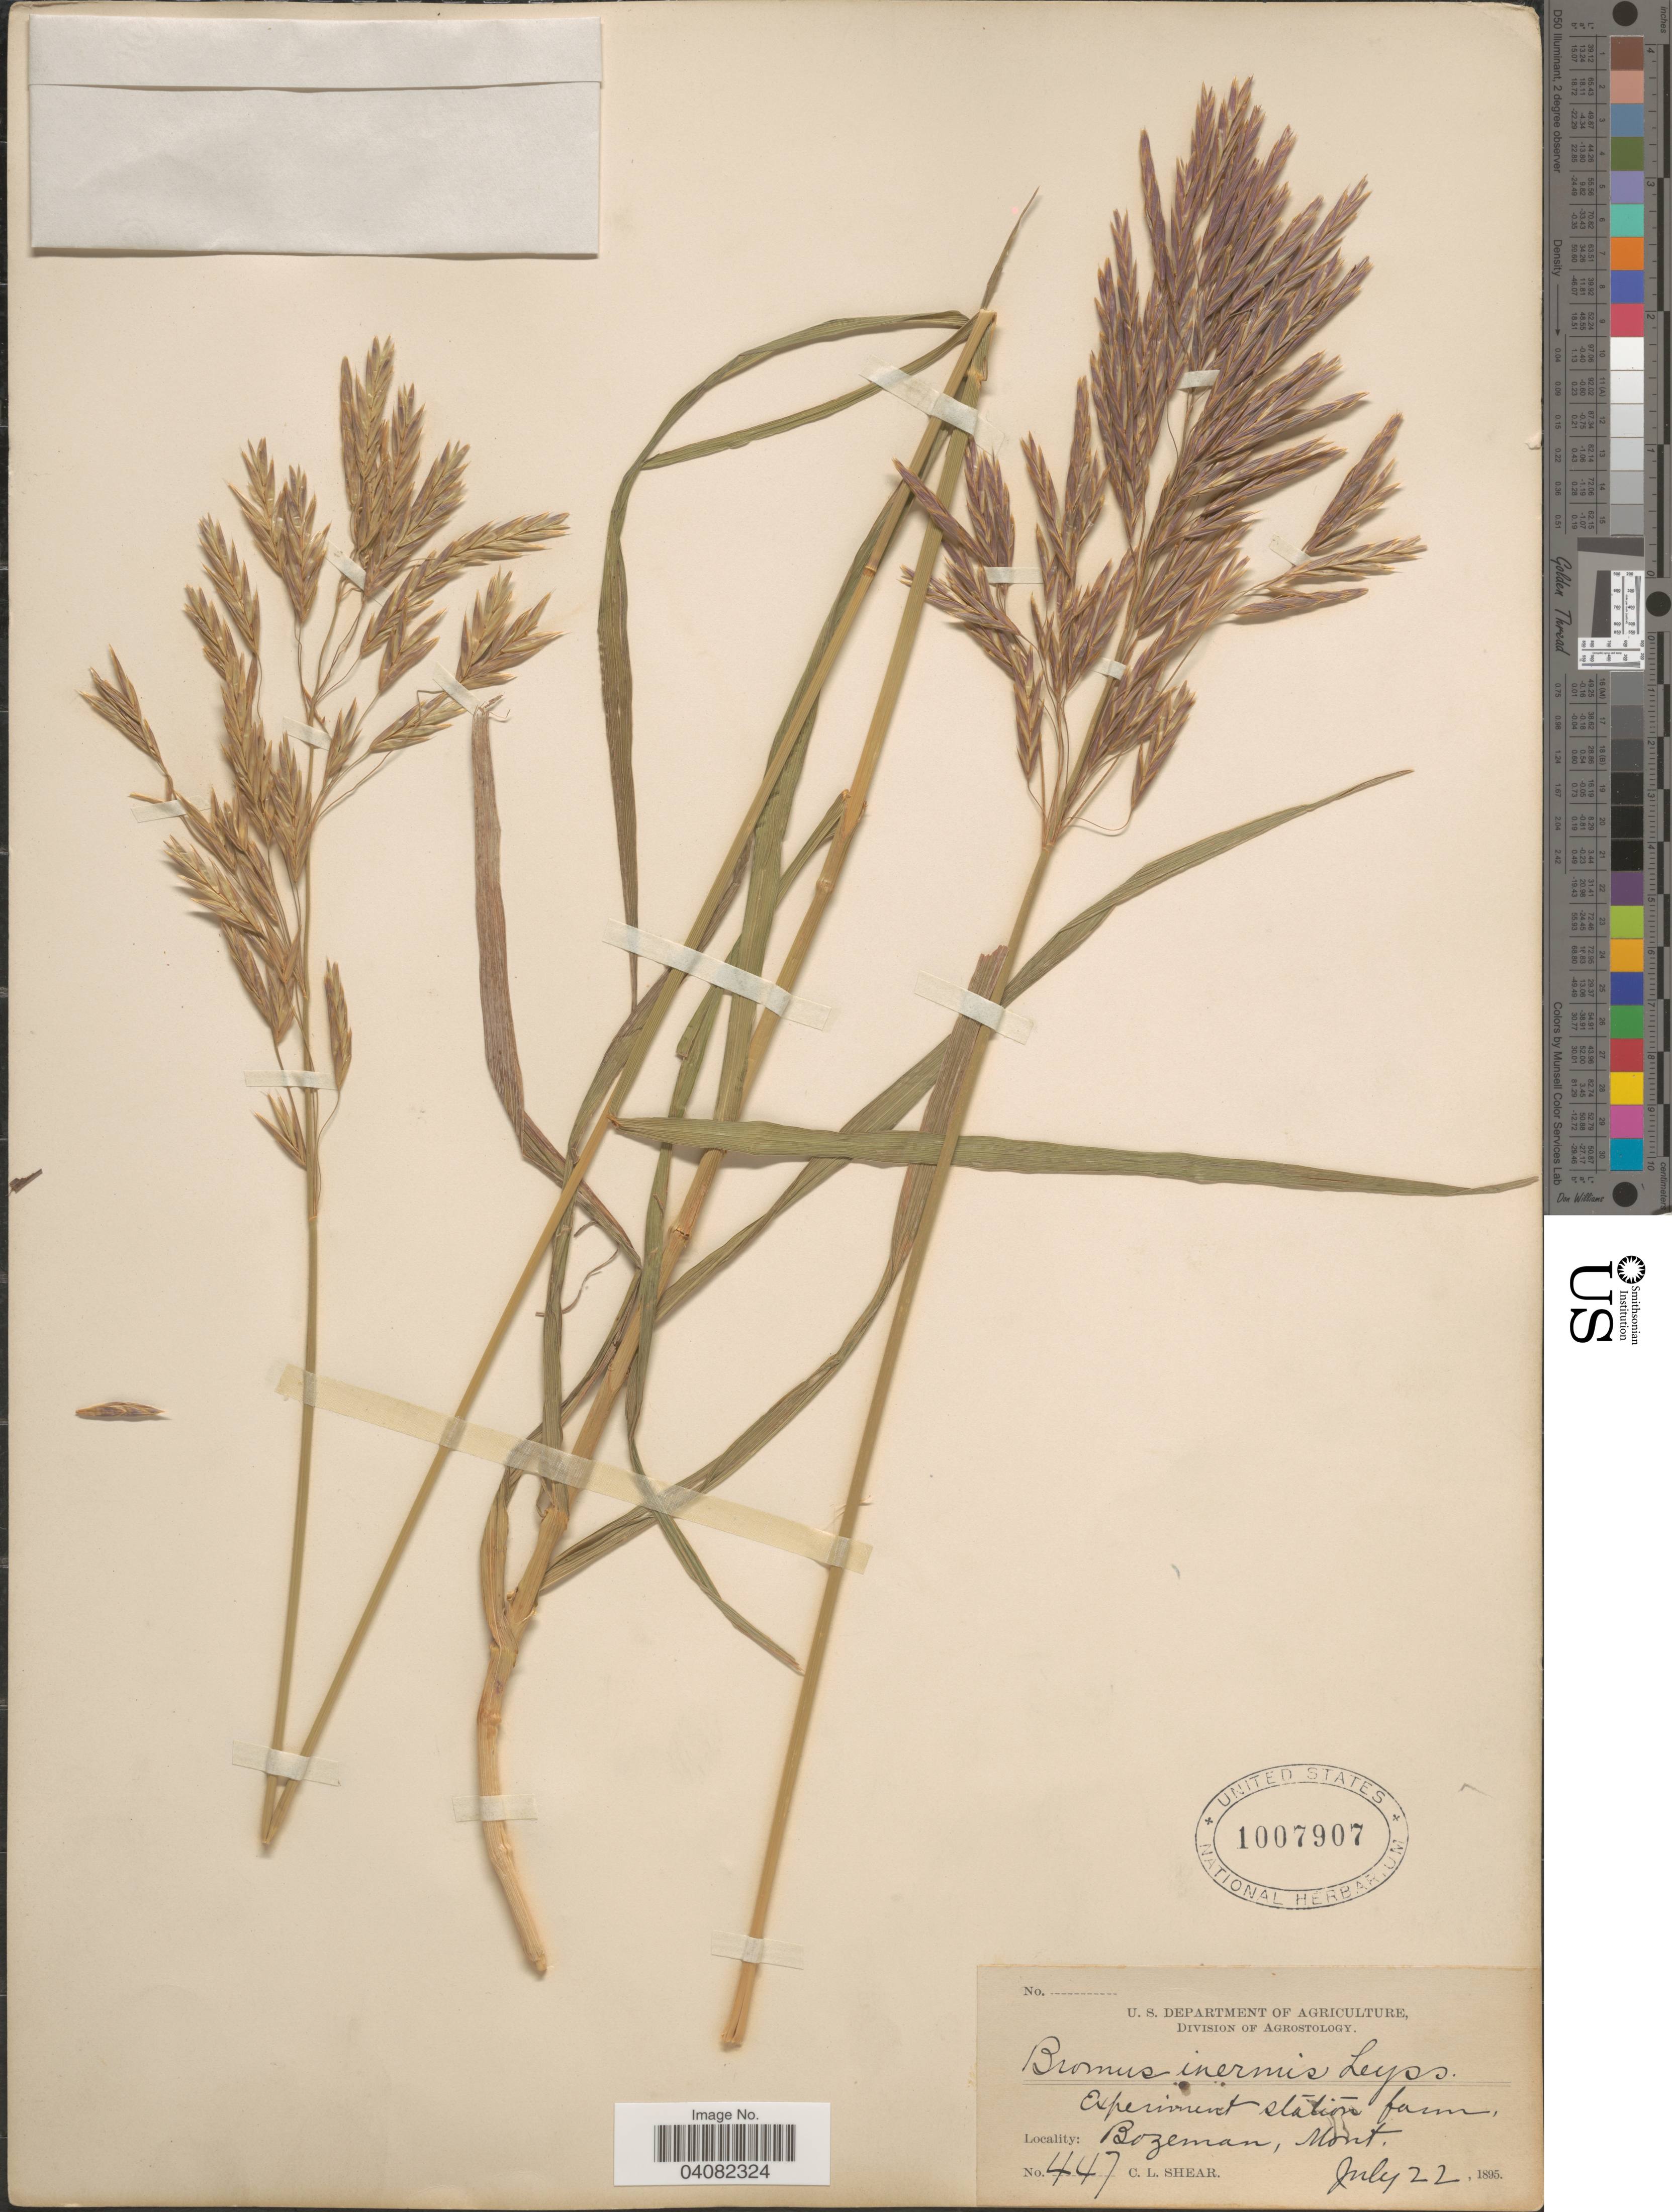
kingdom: Plantae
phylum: Tracheophyta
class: Liliopsida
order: Poales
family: Poaceae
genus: Bromus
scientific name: Bromus inermis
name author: Leyss.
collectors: C. L. Shear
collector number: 447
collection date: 1895-07-22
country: United States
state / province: Montana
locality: Experiment station farm, Bozeman.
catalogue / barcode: US 1007907